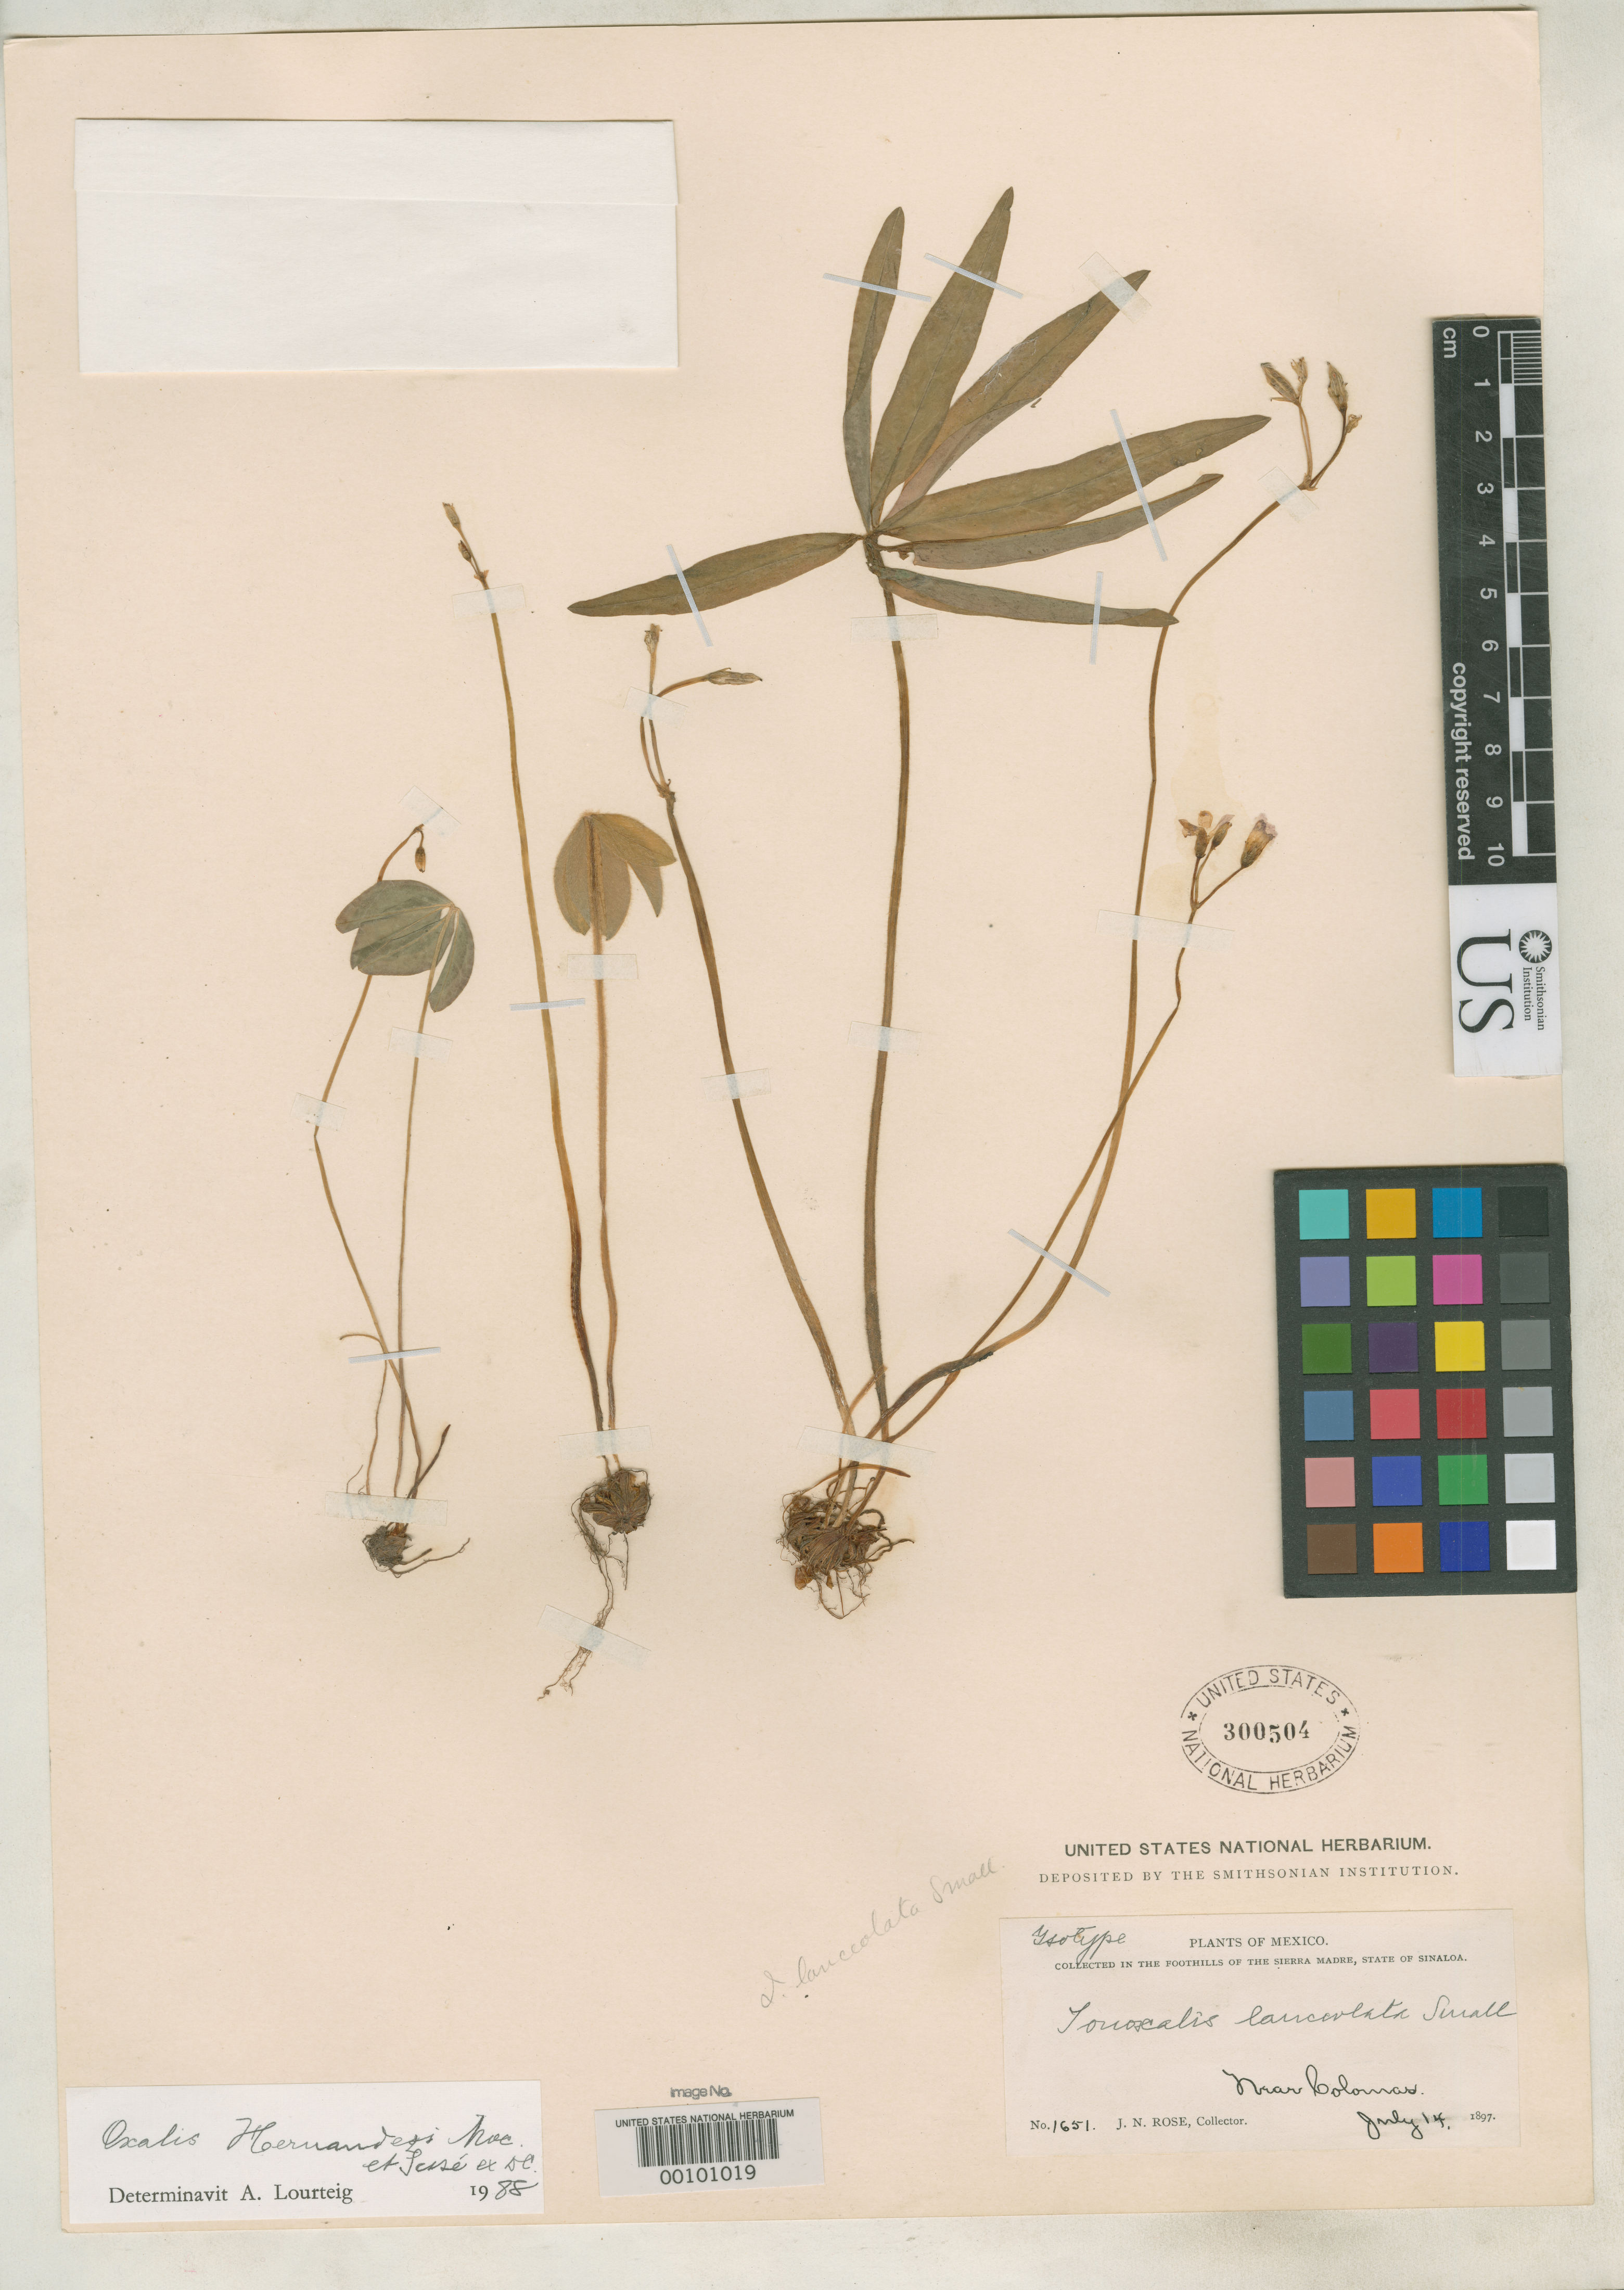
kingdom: Plantae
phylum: Tracheophyta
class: Magnoliopsida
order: Oxalidales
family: Oxalidaceae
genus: Ionoxalis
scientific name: Ionoxalis lanceolata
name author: Small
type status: Isotype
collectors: J. N. Rose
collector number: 1651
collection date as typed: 14 Jul 1897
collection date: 1897-07-14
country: Mexico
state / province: Sinaloa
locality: Colomas.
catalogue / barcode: US 300504